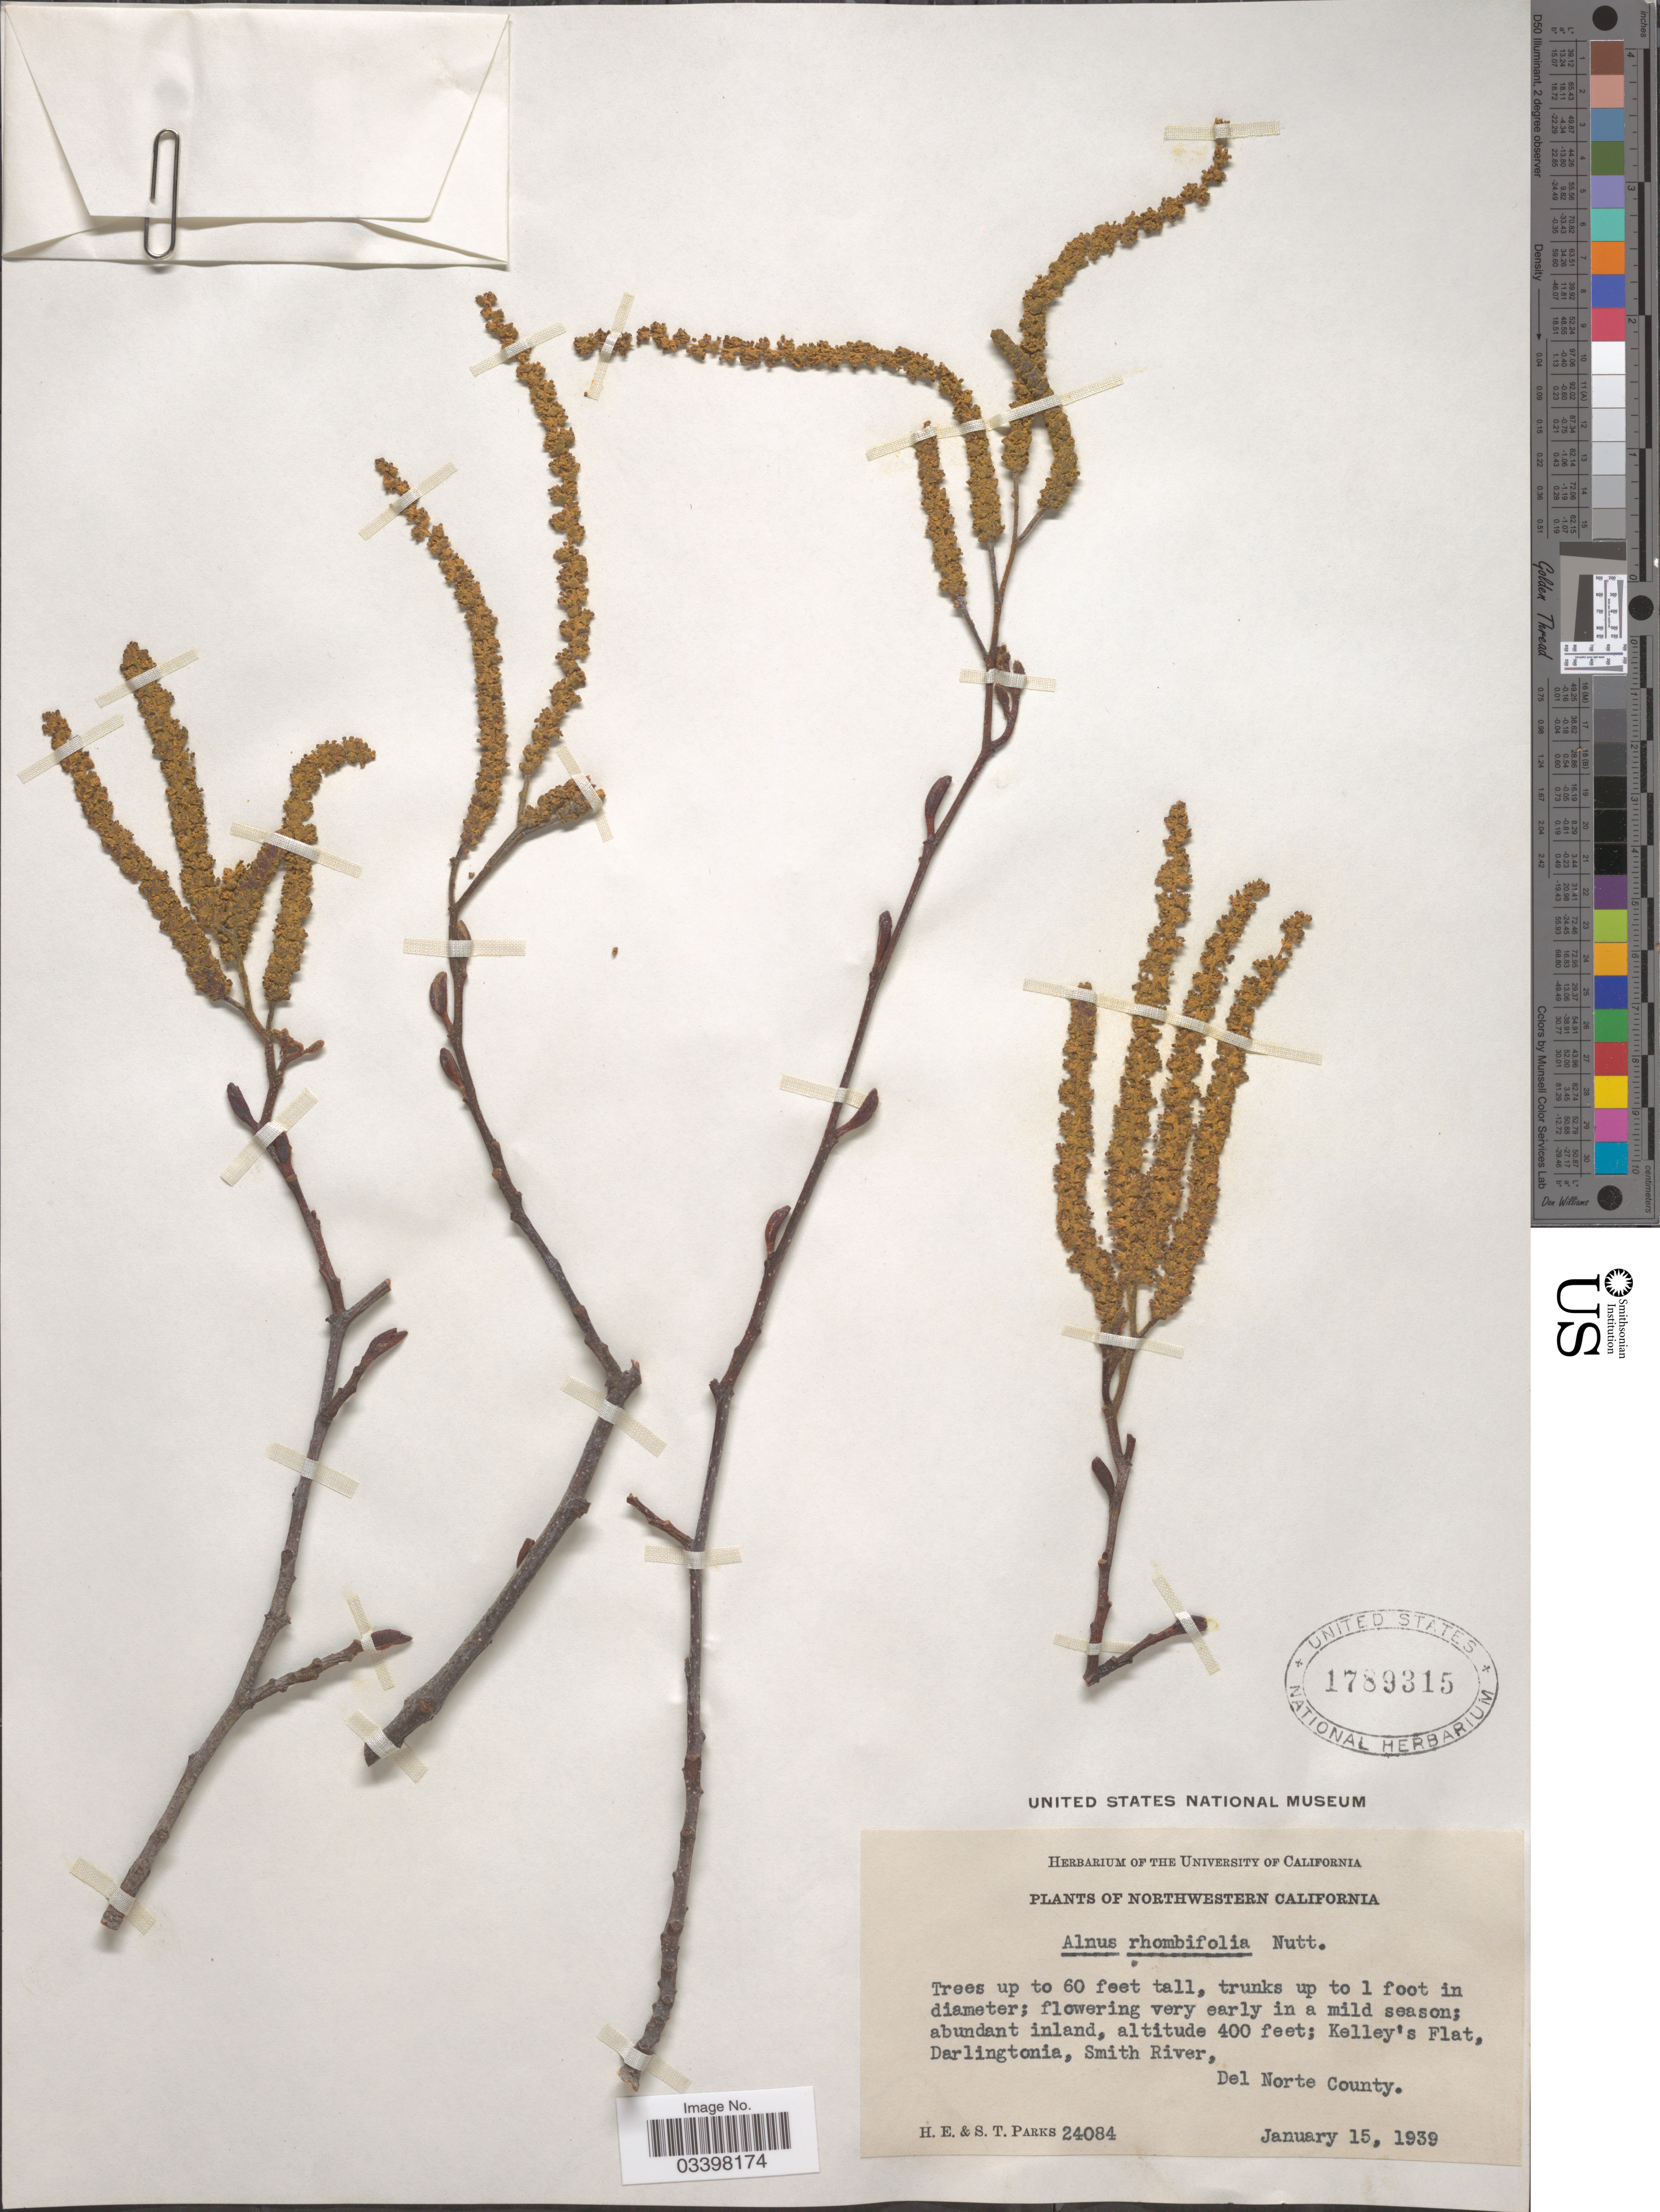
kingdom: Plantae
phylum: Tracheophyta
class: Magnoliopsida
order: Fagales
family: Betulaceae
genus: Alnus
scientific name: Alnus rhombifolia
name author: Nutt.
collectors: H. E. Parks & S. Parks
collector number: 24084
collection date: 1939-01-15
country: United States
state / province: California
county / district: Del Norte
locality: Northwestern California. Kelley's Flat, Darlingtonia, Smith River, Del Norte County.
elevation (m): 122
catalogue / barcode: US 1789315